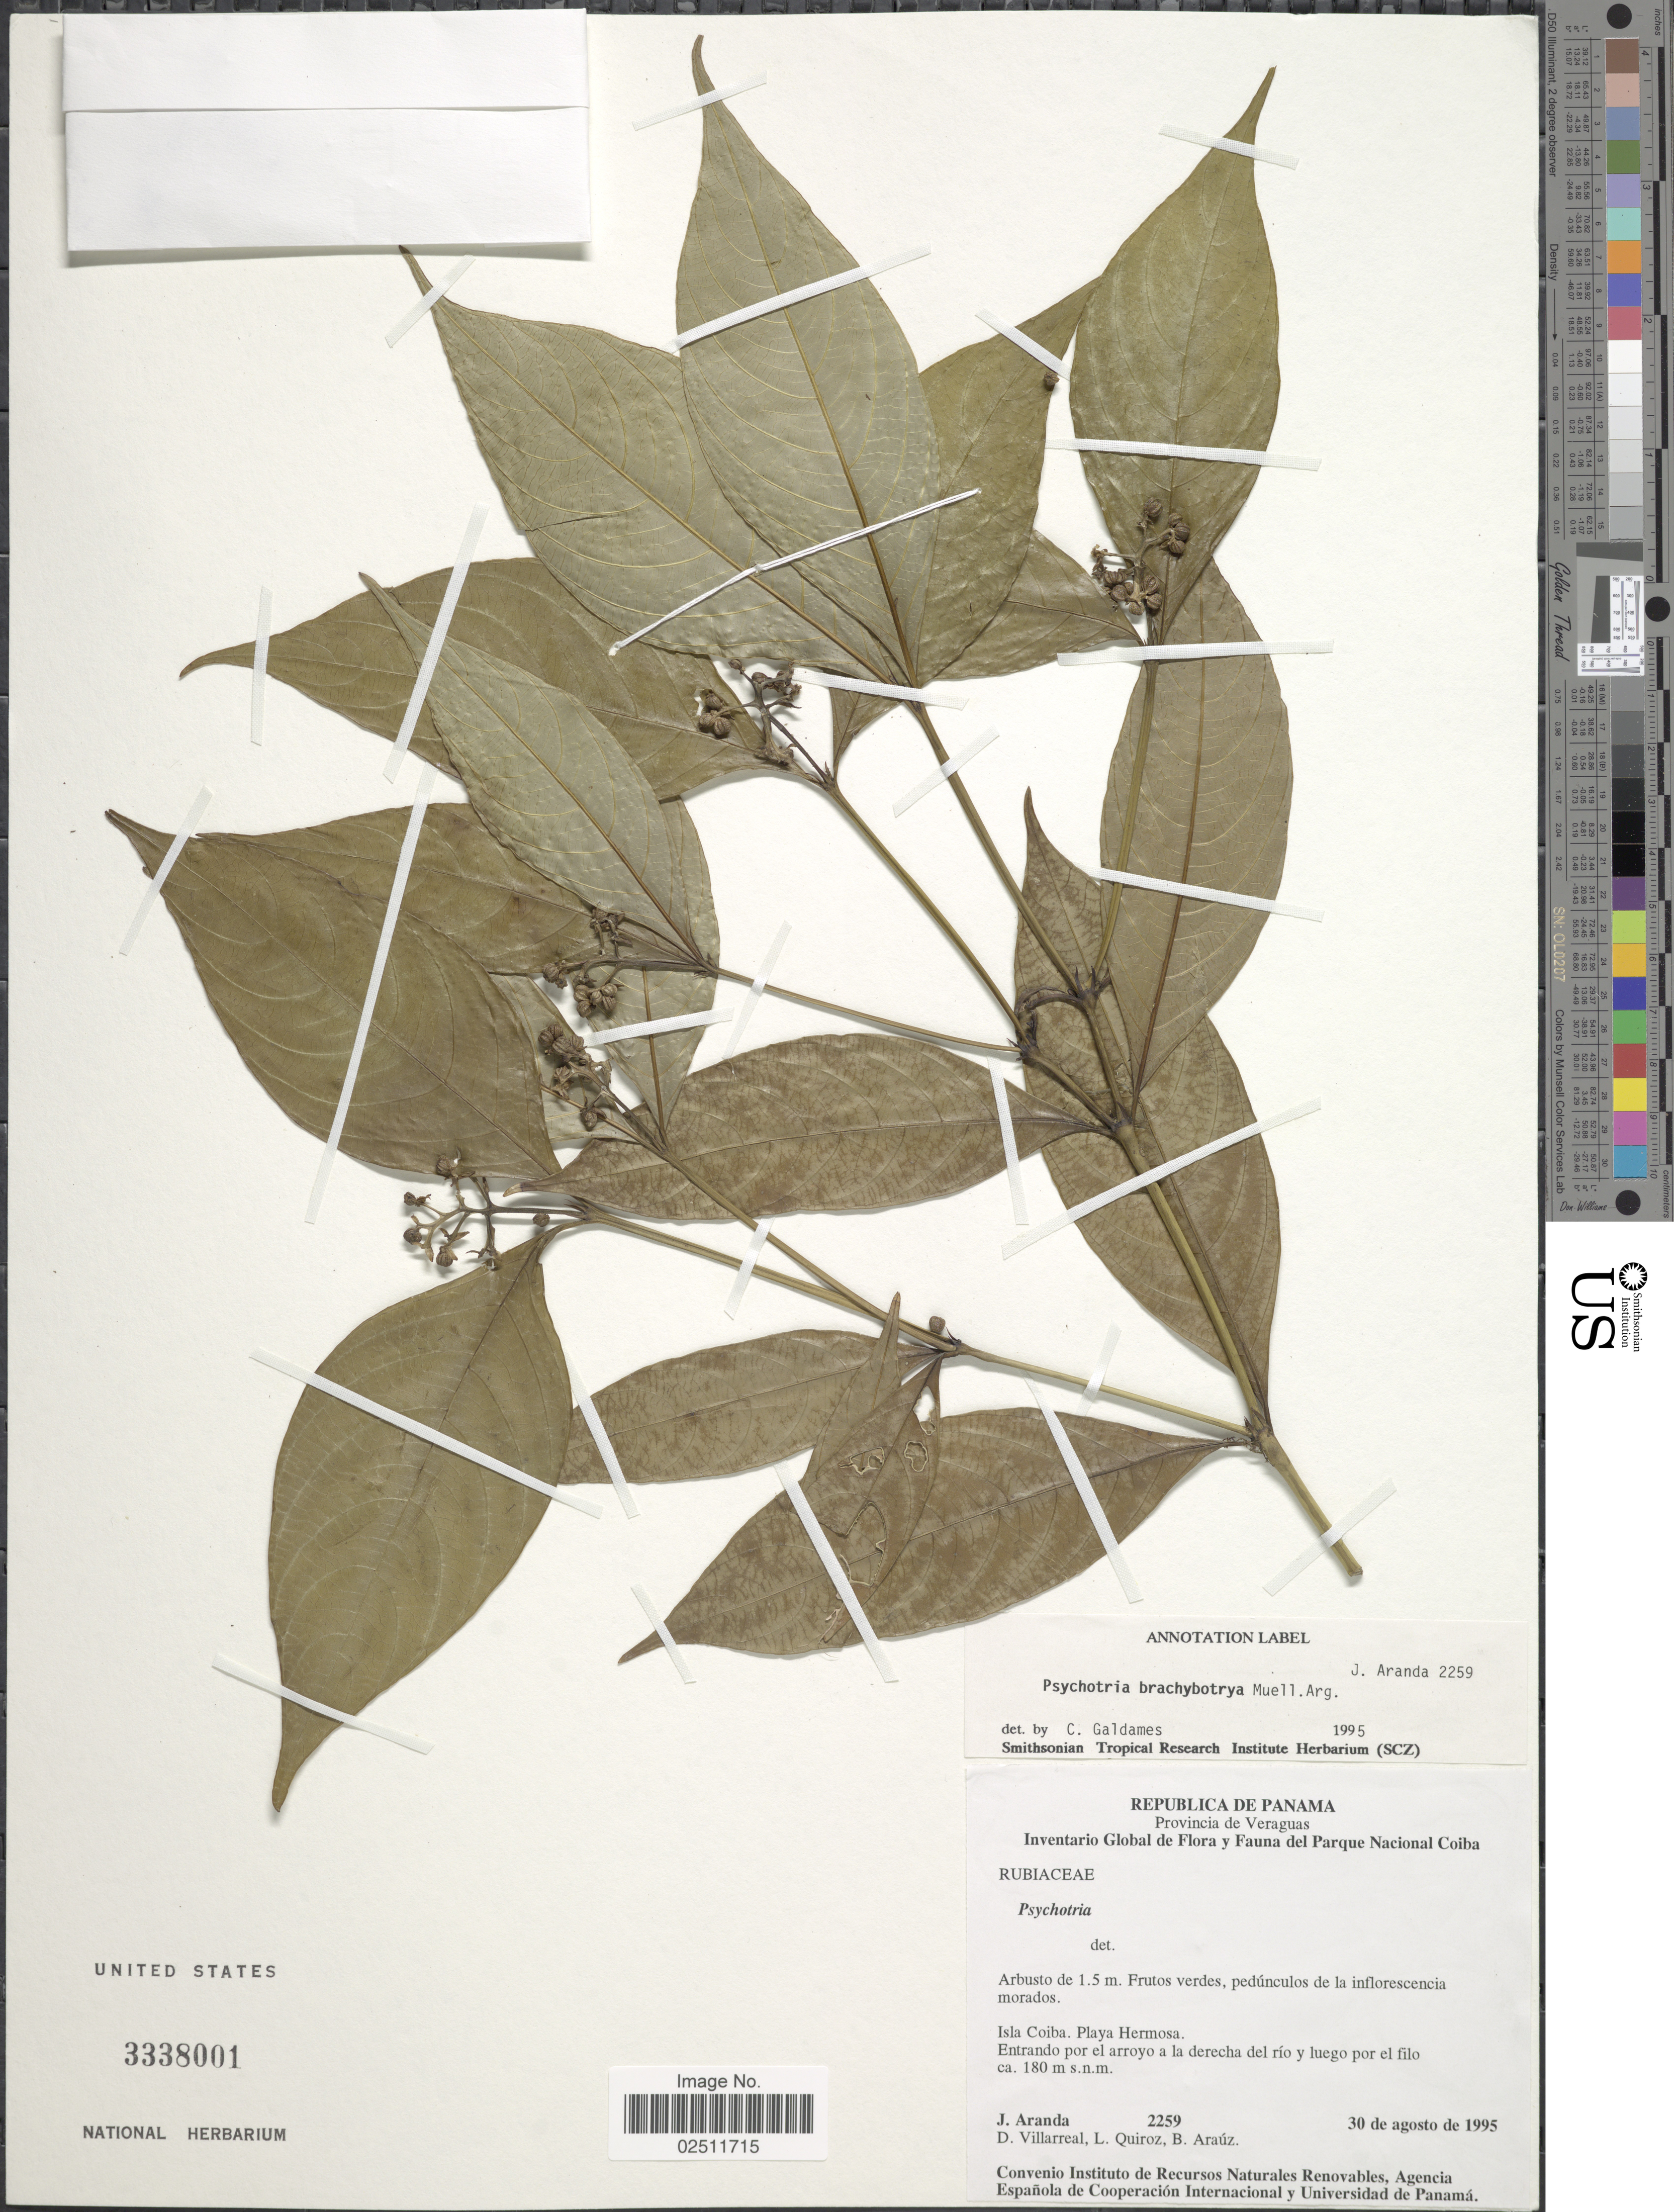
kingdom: Plantae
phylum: Tracheophyta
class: Magnoliopsida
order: Gentianales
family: Rubiaceae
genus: Psychotria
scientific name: Psychotria brachybotrya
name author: Müll. Arg.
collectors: J. Aranda, D. Villarreal, L. Quiroz & B. Araúz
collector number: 2259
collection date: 1995-08-30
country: Panama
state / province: Veraguas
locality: Republica de Panama.Parque Nacional Coiba. Isla Coiba. Playa Hermosa. Entrado por el arroyo a la derecha del rio y luego por el filo.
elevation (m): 180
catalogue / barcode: US 3338001